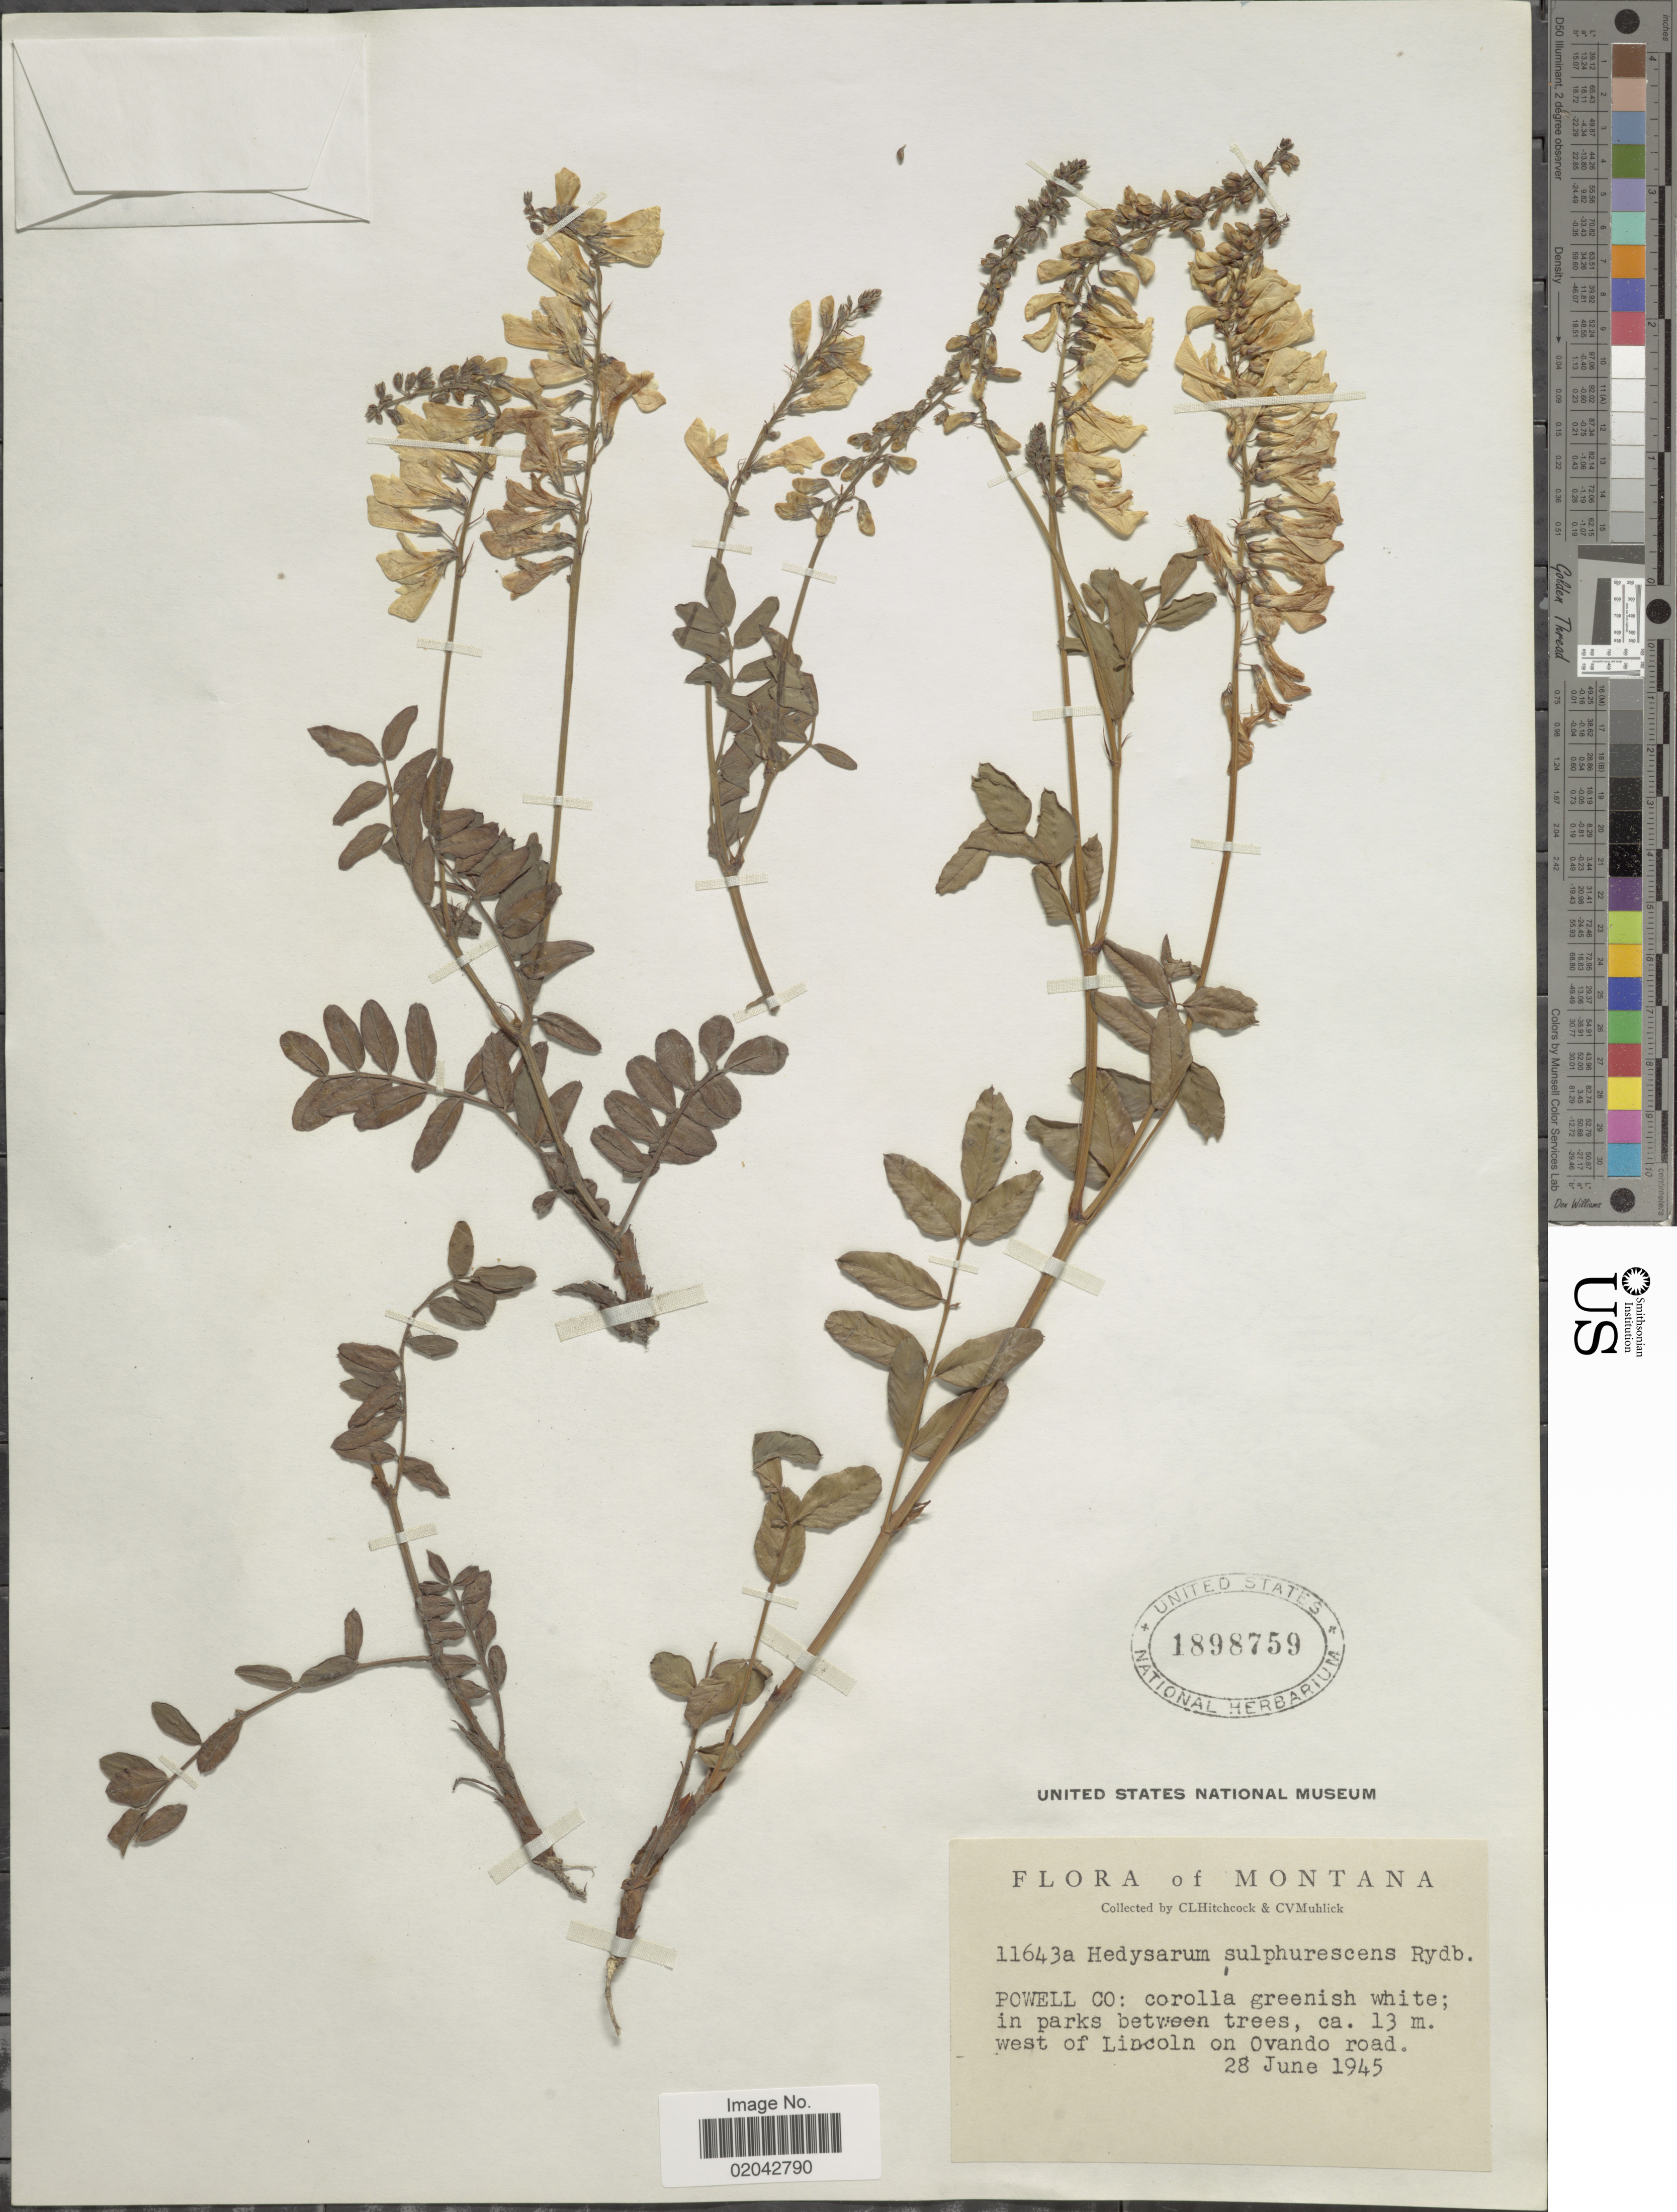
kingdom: Plantae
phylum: Tracheophyta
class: Magnoliopsida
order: Fabales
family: Fabaceae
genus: Hedysarum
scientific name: Hedysarum sulphurescens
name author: Rydb.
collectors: C. L. Hitchcock & C. V. Muhlick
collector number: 11643a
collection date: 1945-06-28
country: United States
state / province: Montana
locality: Powel Co: ca. 13 m. west of Lincoln on Ovando road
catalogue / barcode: US 1898759